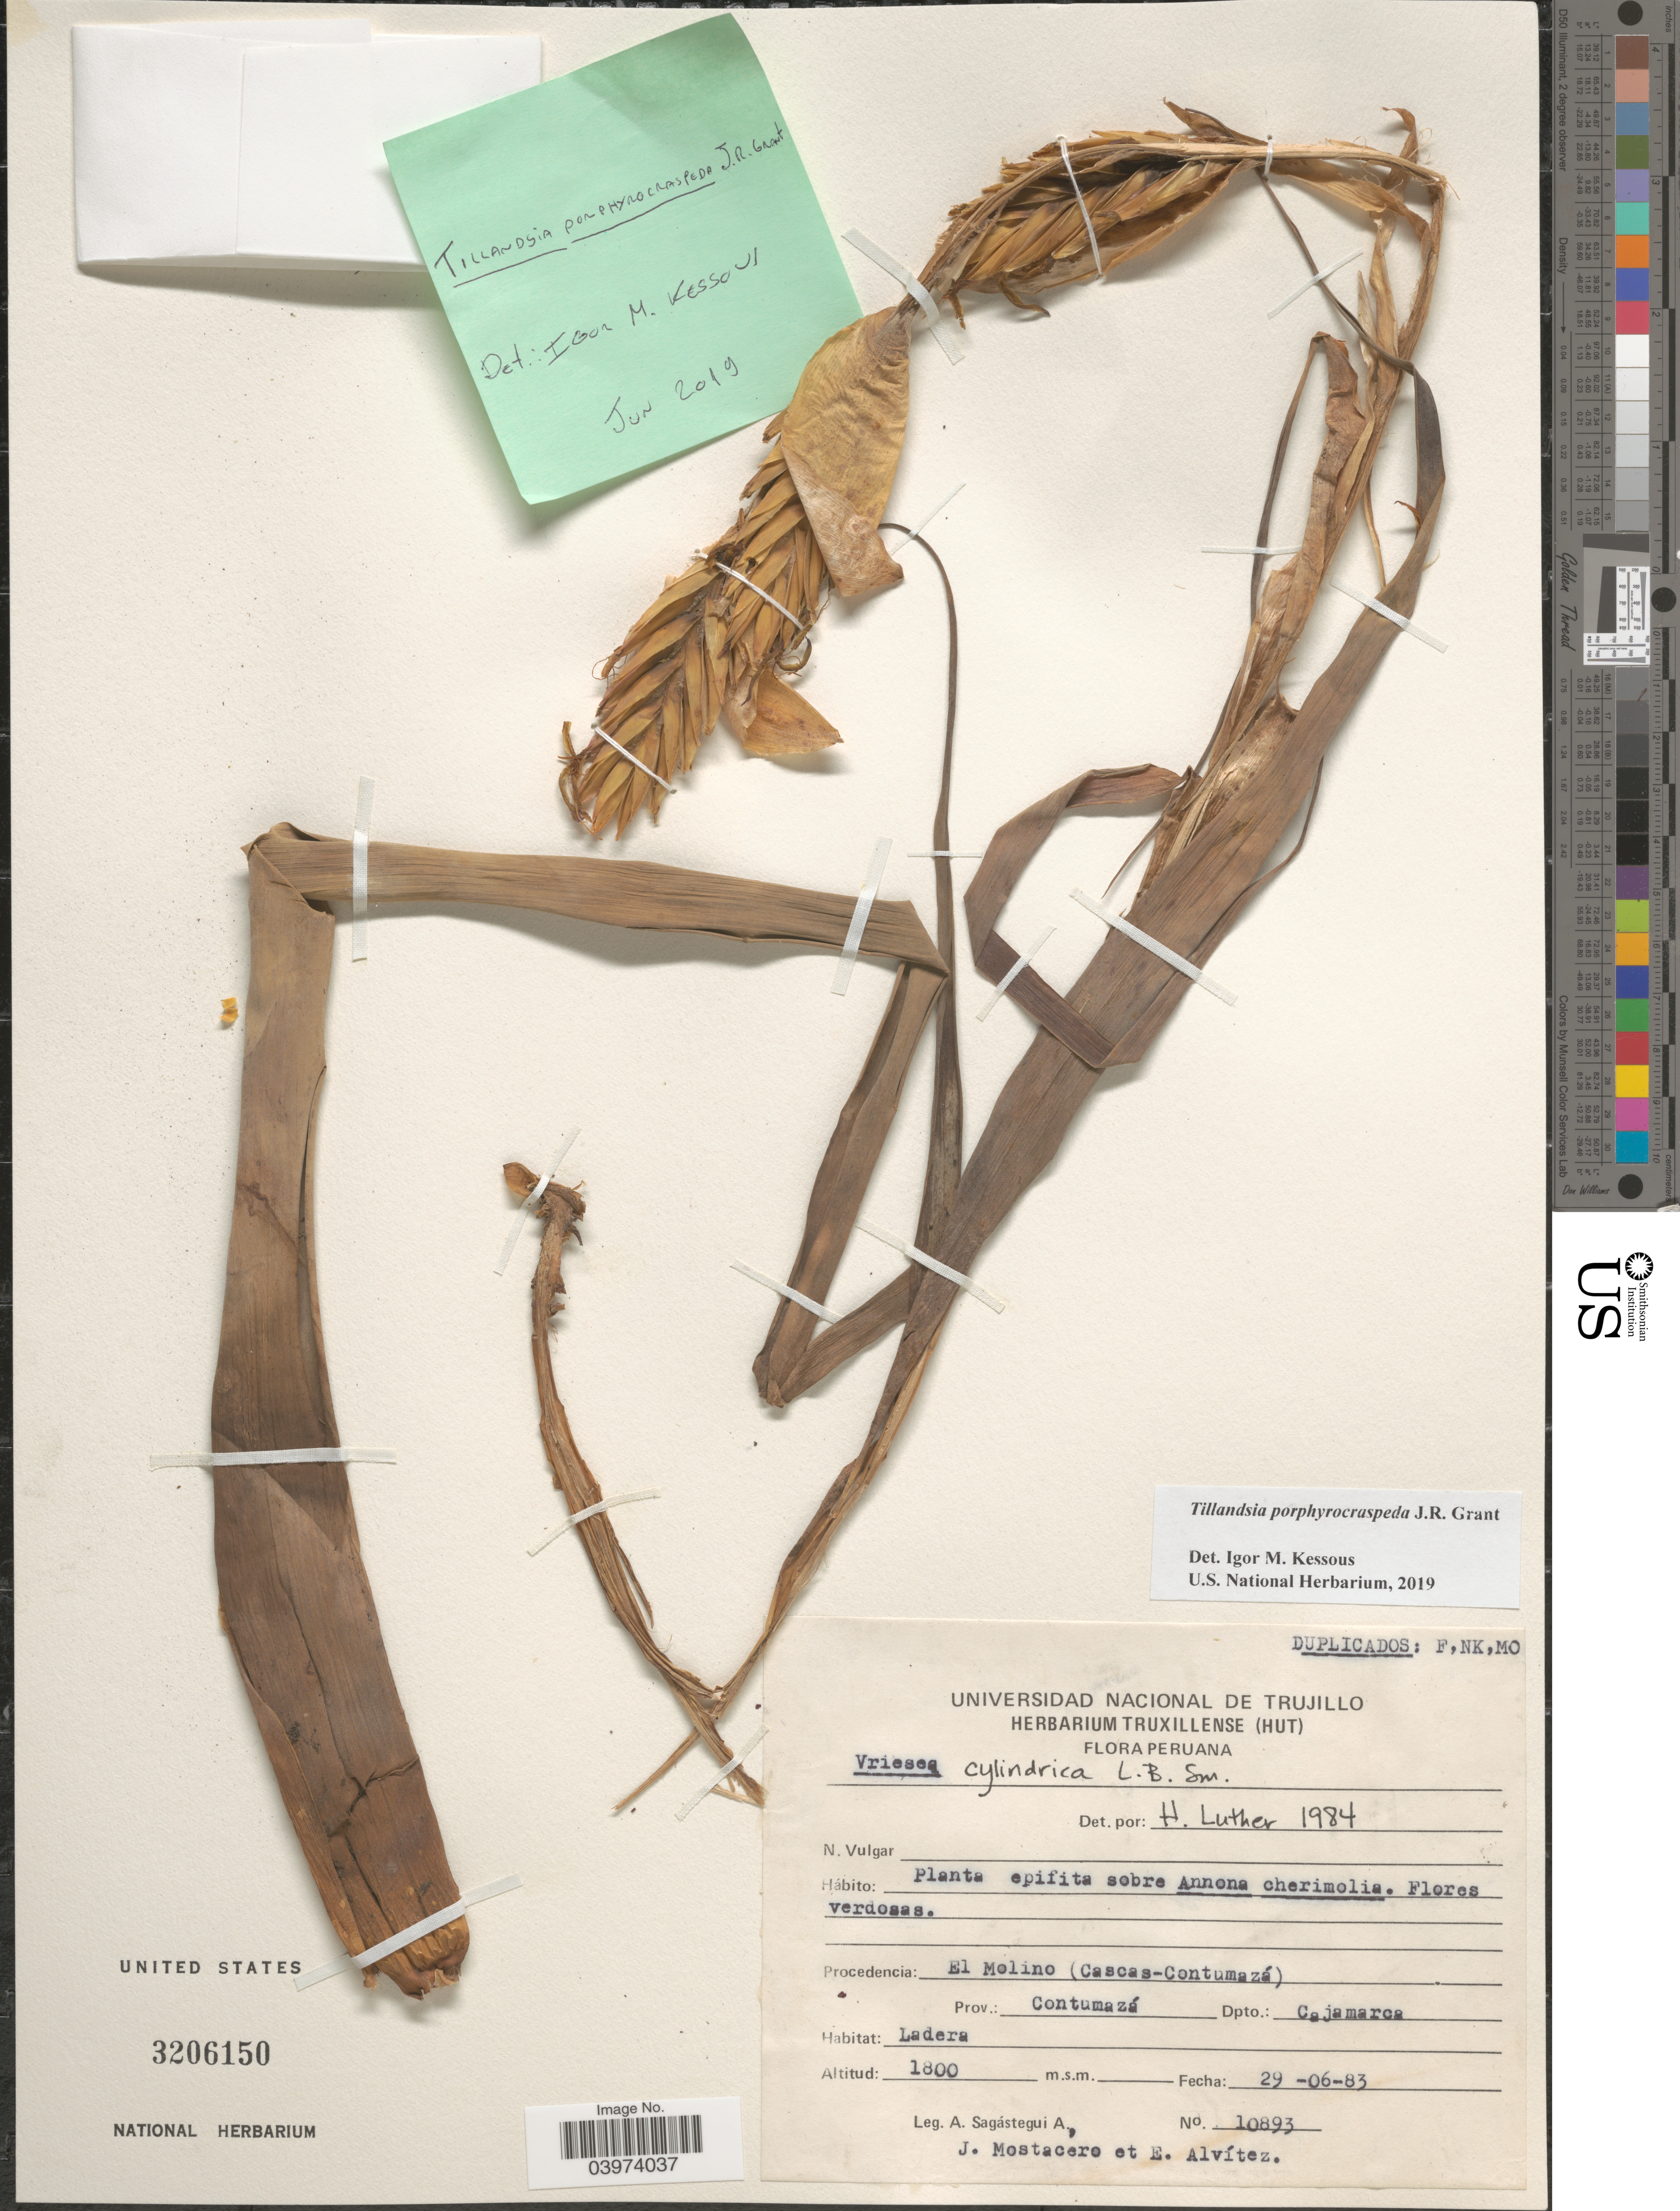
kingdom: Plantae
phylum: Tracheophyta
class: Liliopsida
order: Poales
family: Bromeliaceae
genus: Tillandsia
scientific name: Tillandsia porphyrocraspeda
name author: J.R. Grant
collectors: A. Sagástegui A., J. Mostacero & E. Alvitez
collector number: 10893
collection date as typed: Transcribed d/m/y: 29/6/83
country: Peru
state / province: Cajamarca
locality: El Melino (Cascas-Contumazá). Prov. Contumazá. Dpto. Cajamarca.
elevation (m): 1800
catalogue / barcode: US 3206150